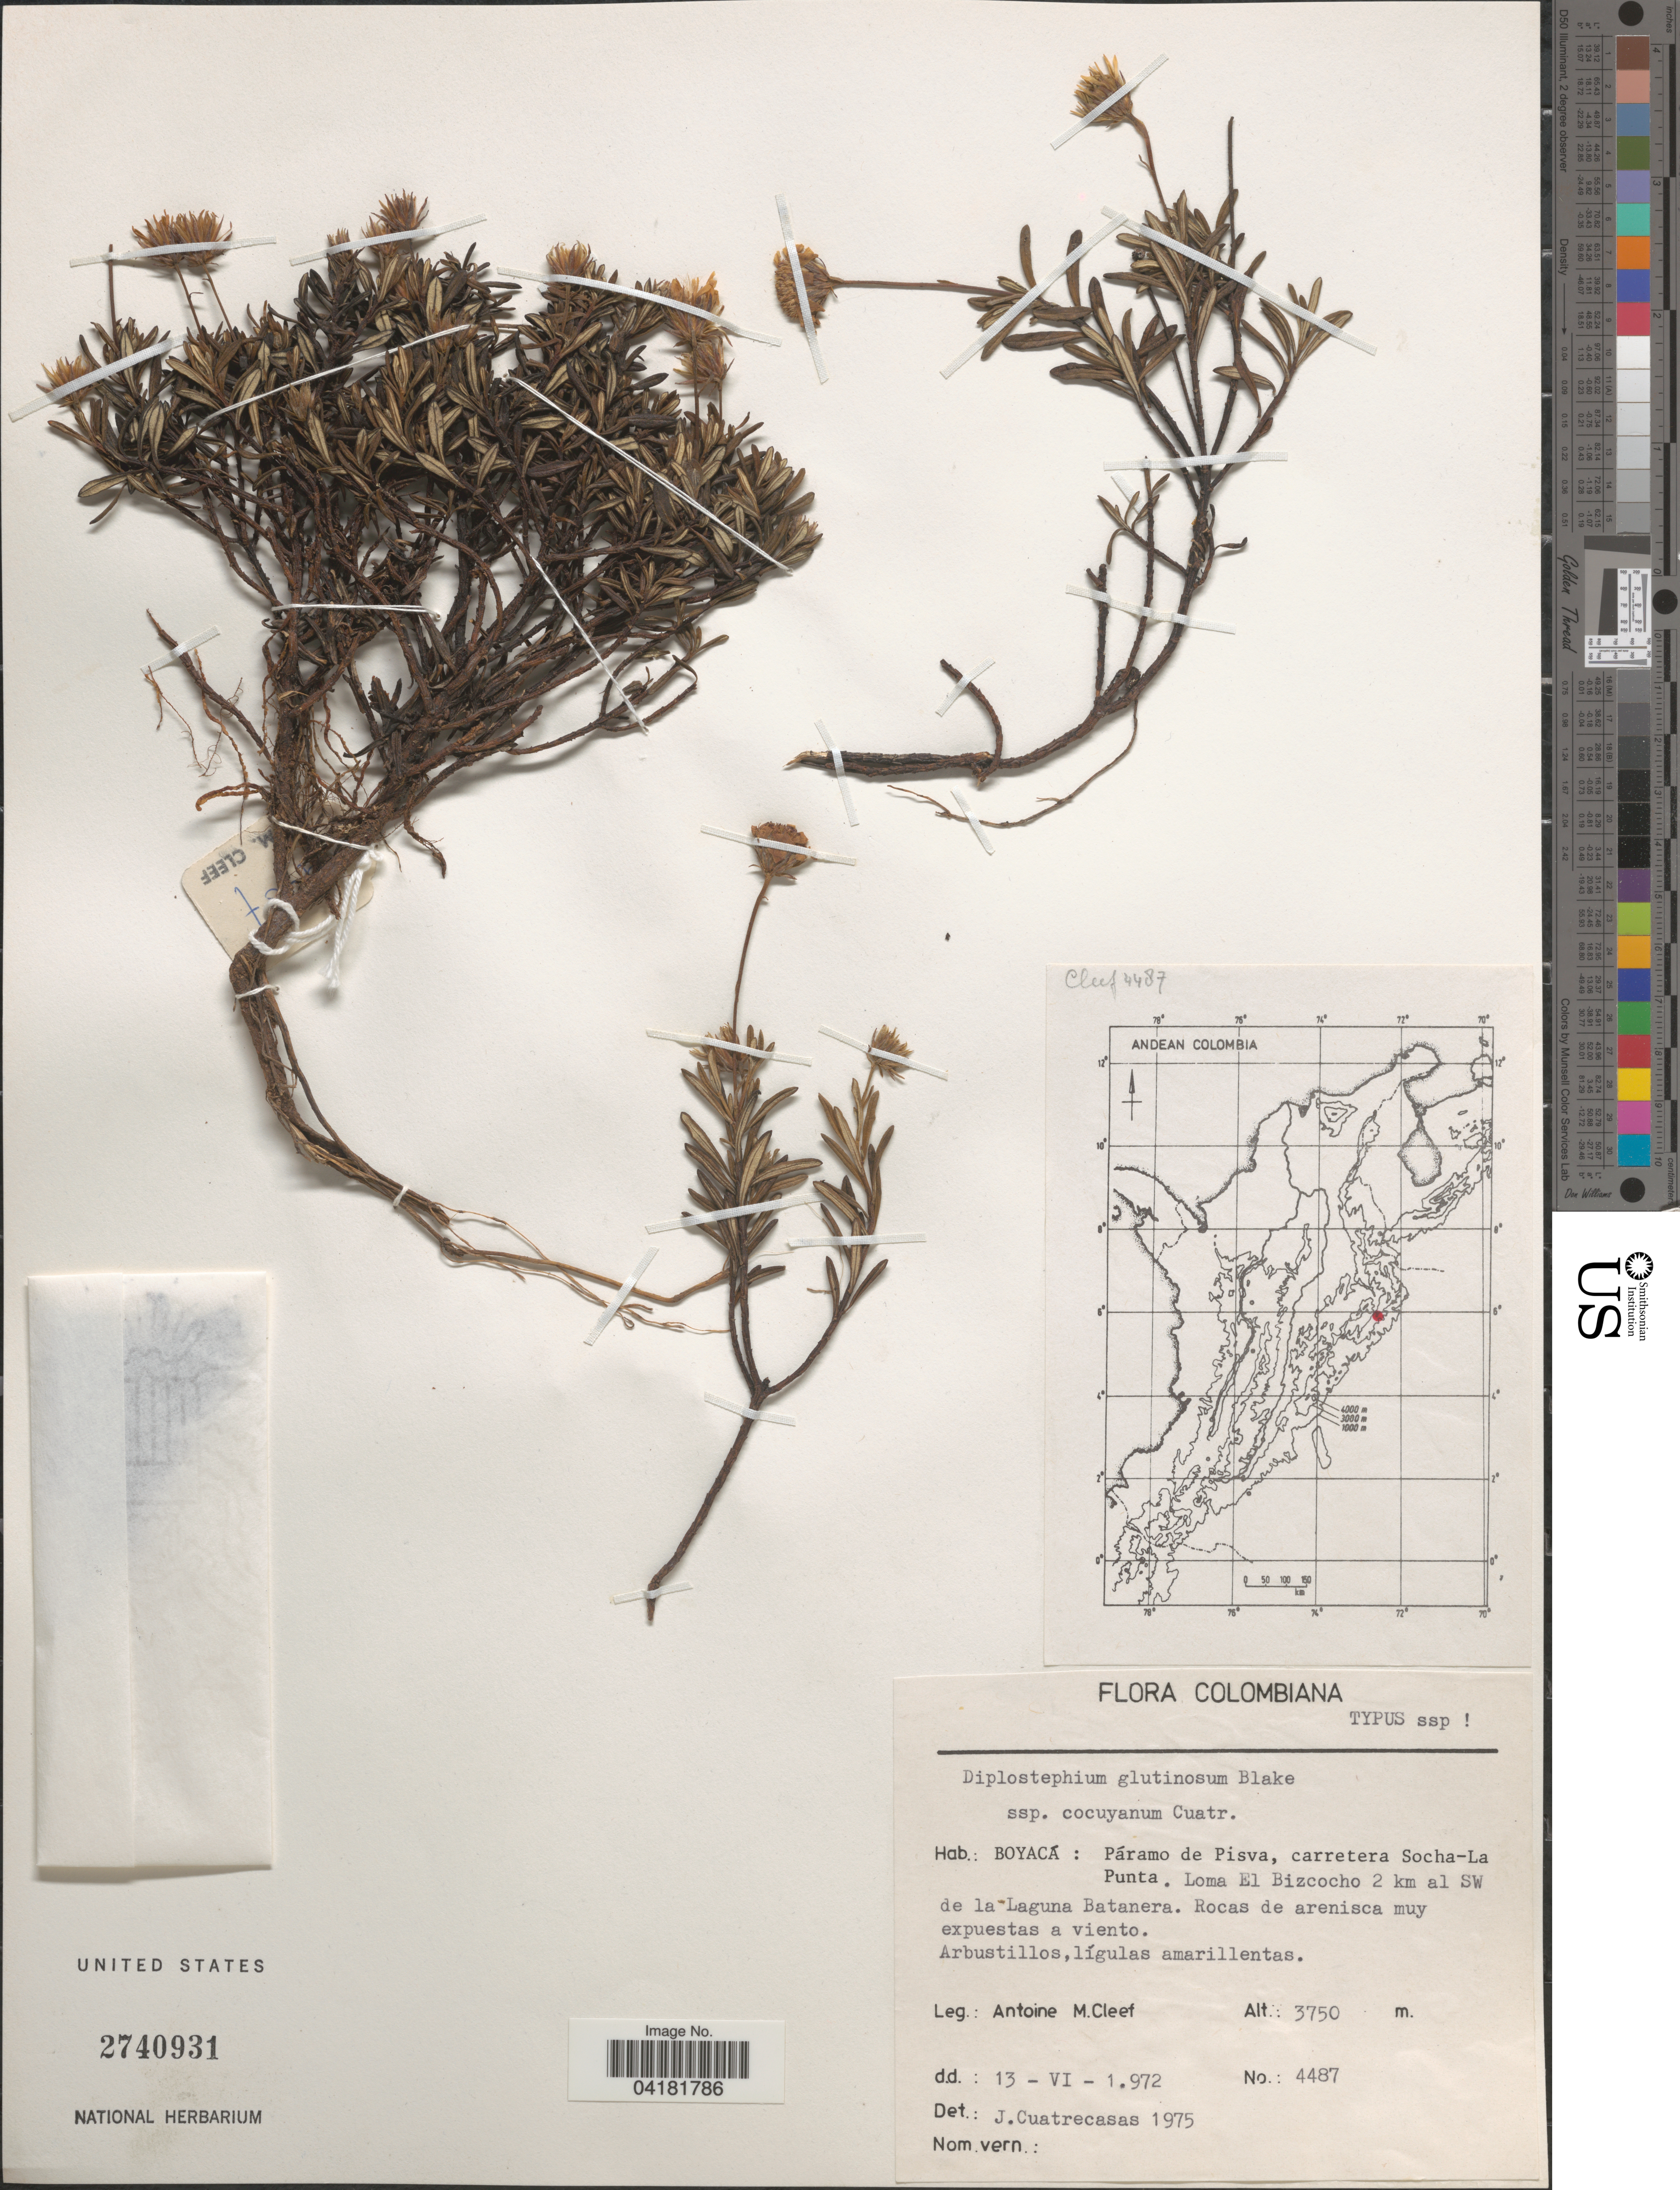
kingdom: Plantae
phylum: Tracheophyta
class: Magnoliopsida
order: Asterales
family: Asteraceae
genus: Linochilus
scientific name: Linochilus glutinosus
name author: (S.F. Blake) Saldivia & O.M. Vargas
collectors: A. M. Cleef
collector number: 4487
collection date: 1972-06-13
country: Colombia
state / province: Boyacá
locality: Colombiana. Páramo de Pisva, carretera Socha-La Punta. Loma El Bizcocho 2 km al SW de la Laguna Batanera.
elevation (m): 3750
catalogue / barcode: US 2740931